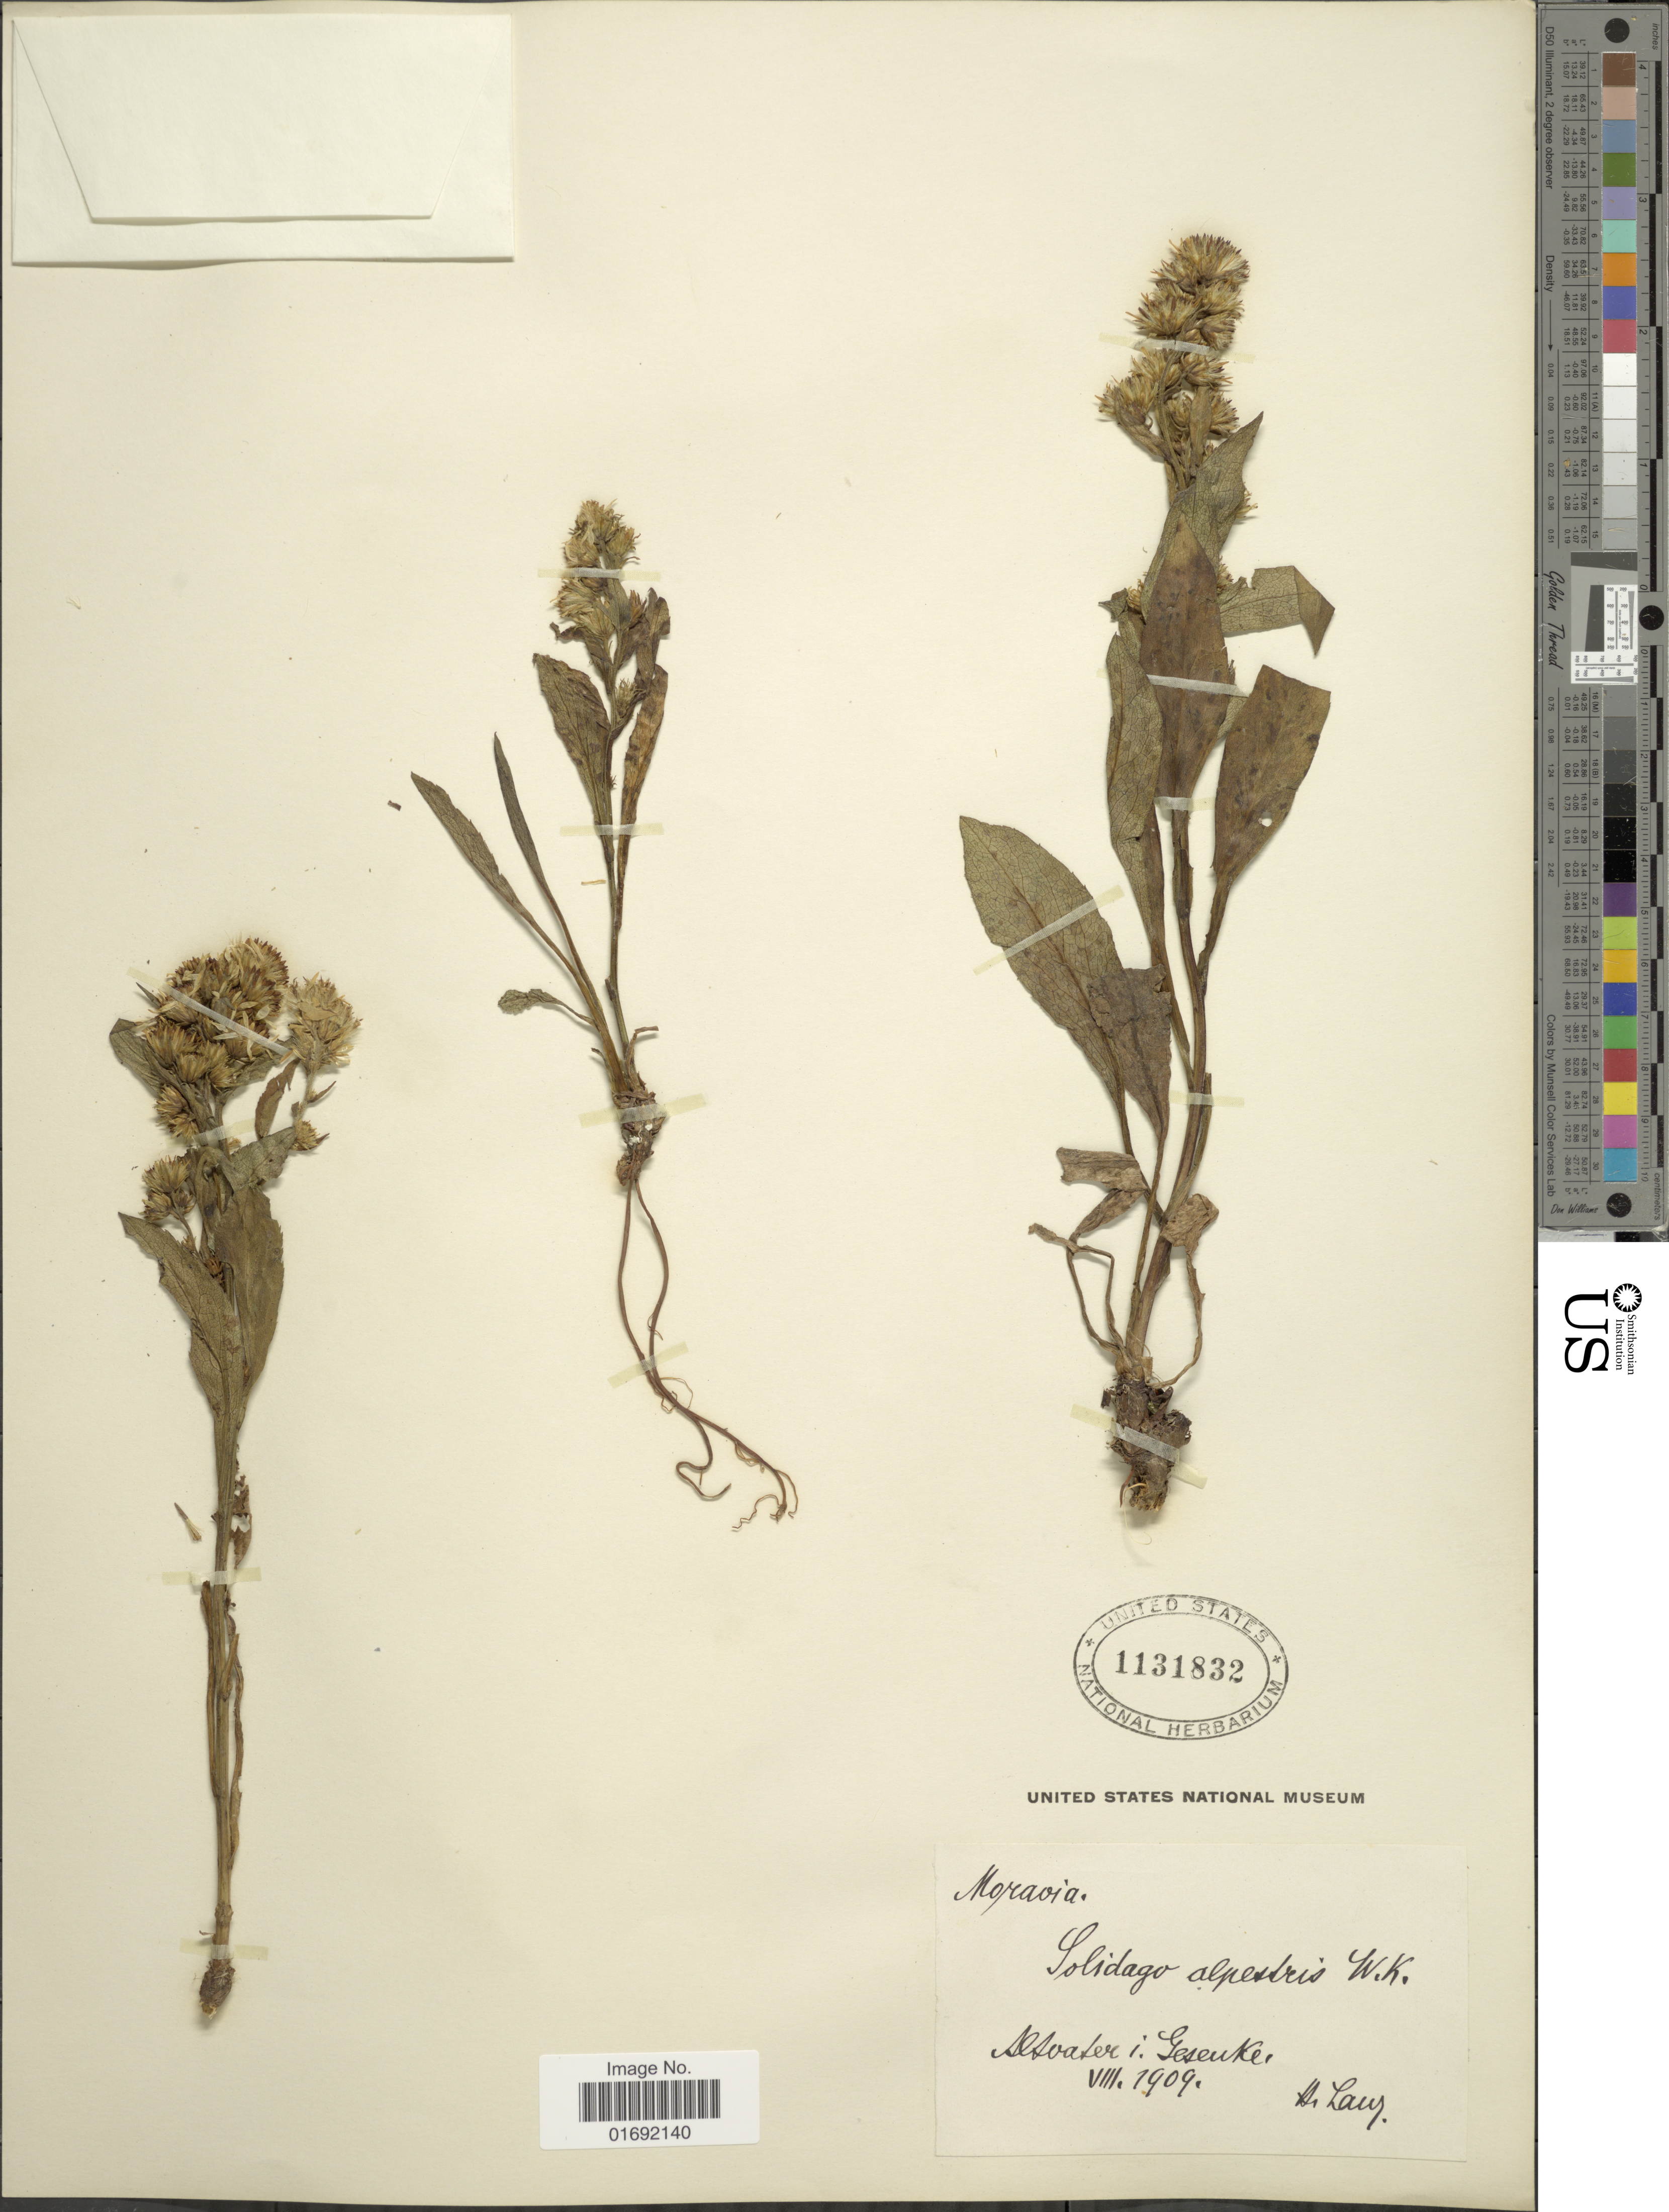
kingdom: Plantae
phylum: Tracheophyta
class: Magnoliopsida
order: Asterales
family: Asteraceae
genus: Solidago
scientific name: Solidago alpestris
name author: Waldst. & Kit. ex Willd.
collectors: A. Lang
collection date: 1909-08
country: Czechia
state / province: Moravian-Silesian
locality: Moravia, Altoater, Gesenker [interpreted]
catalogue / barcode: US 1131832